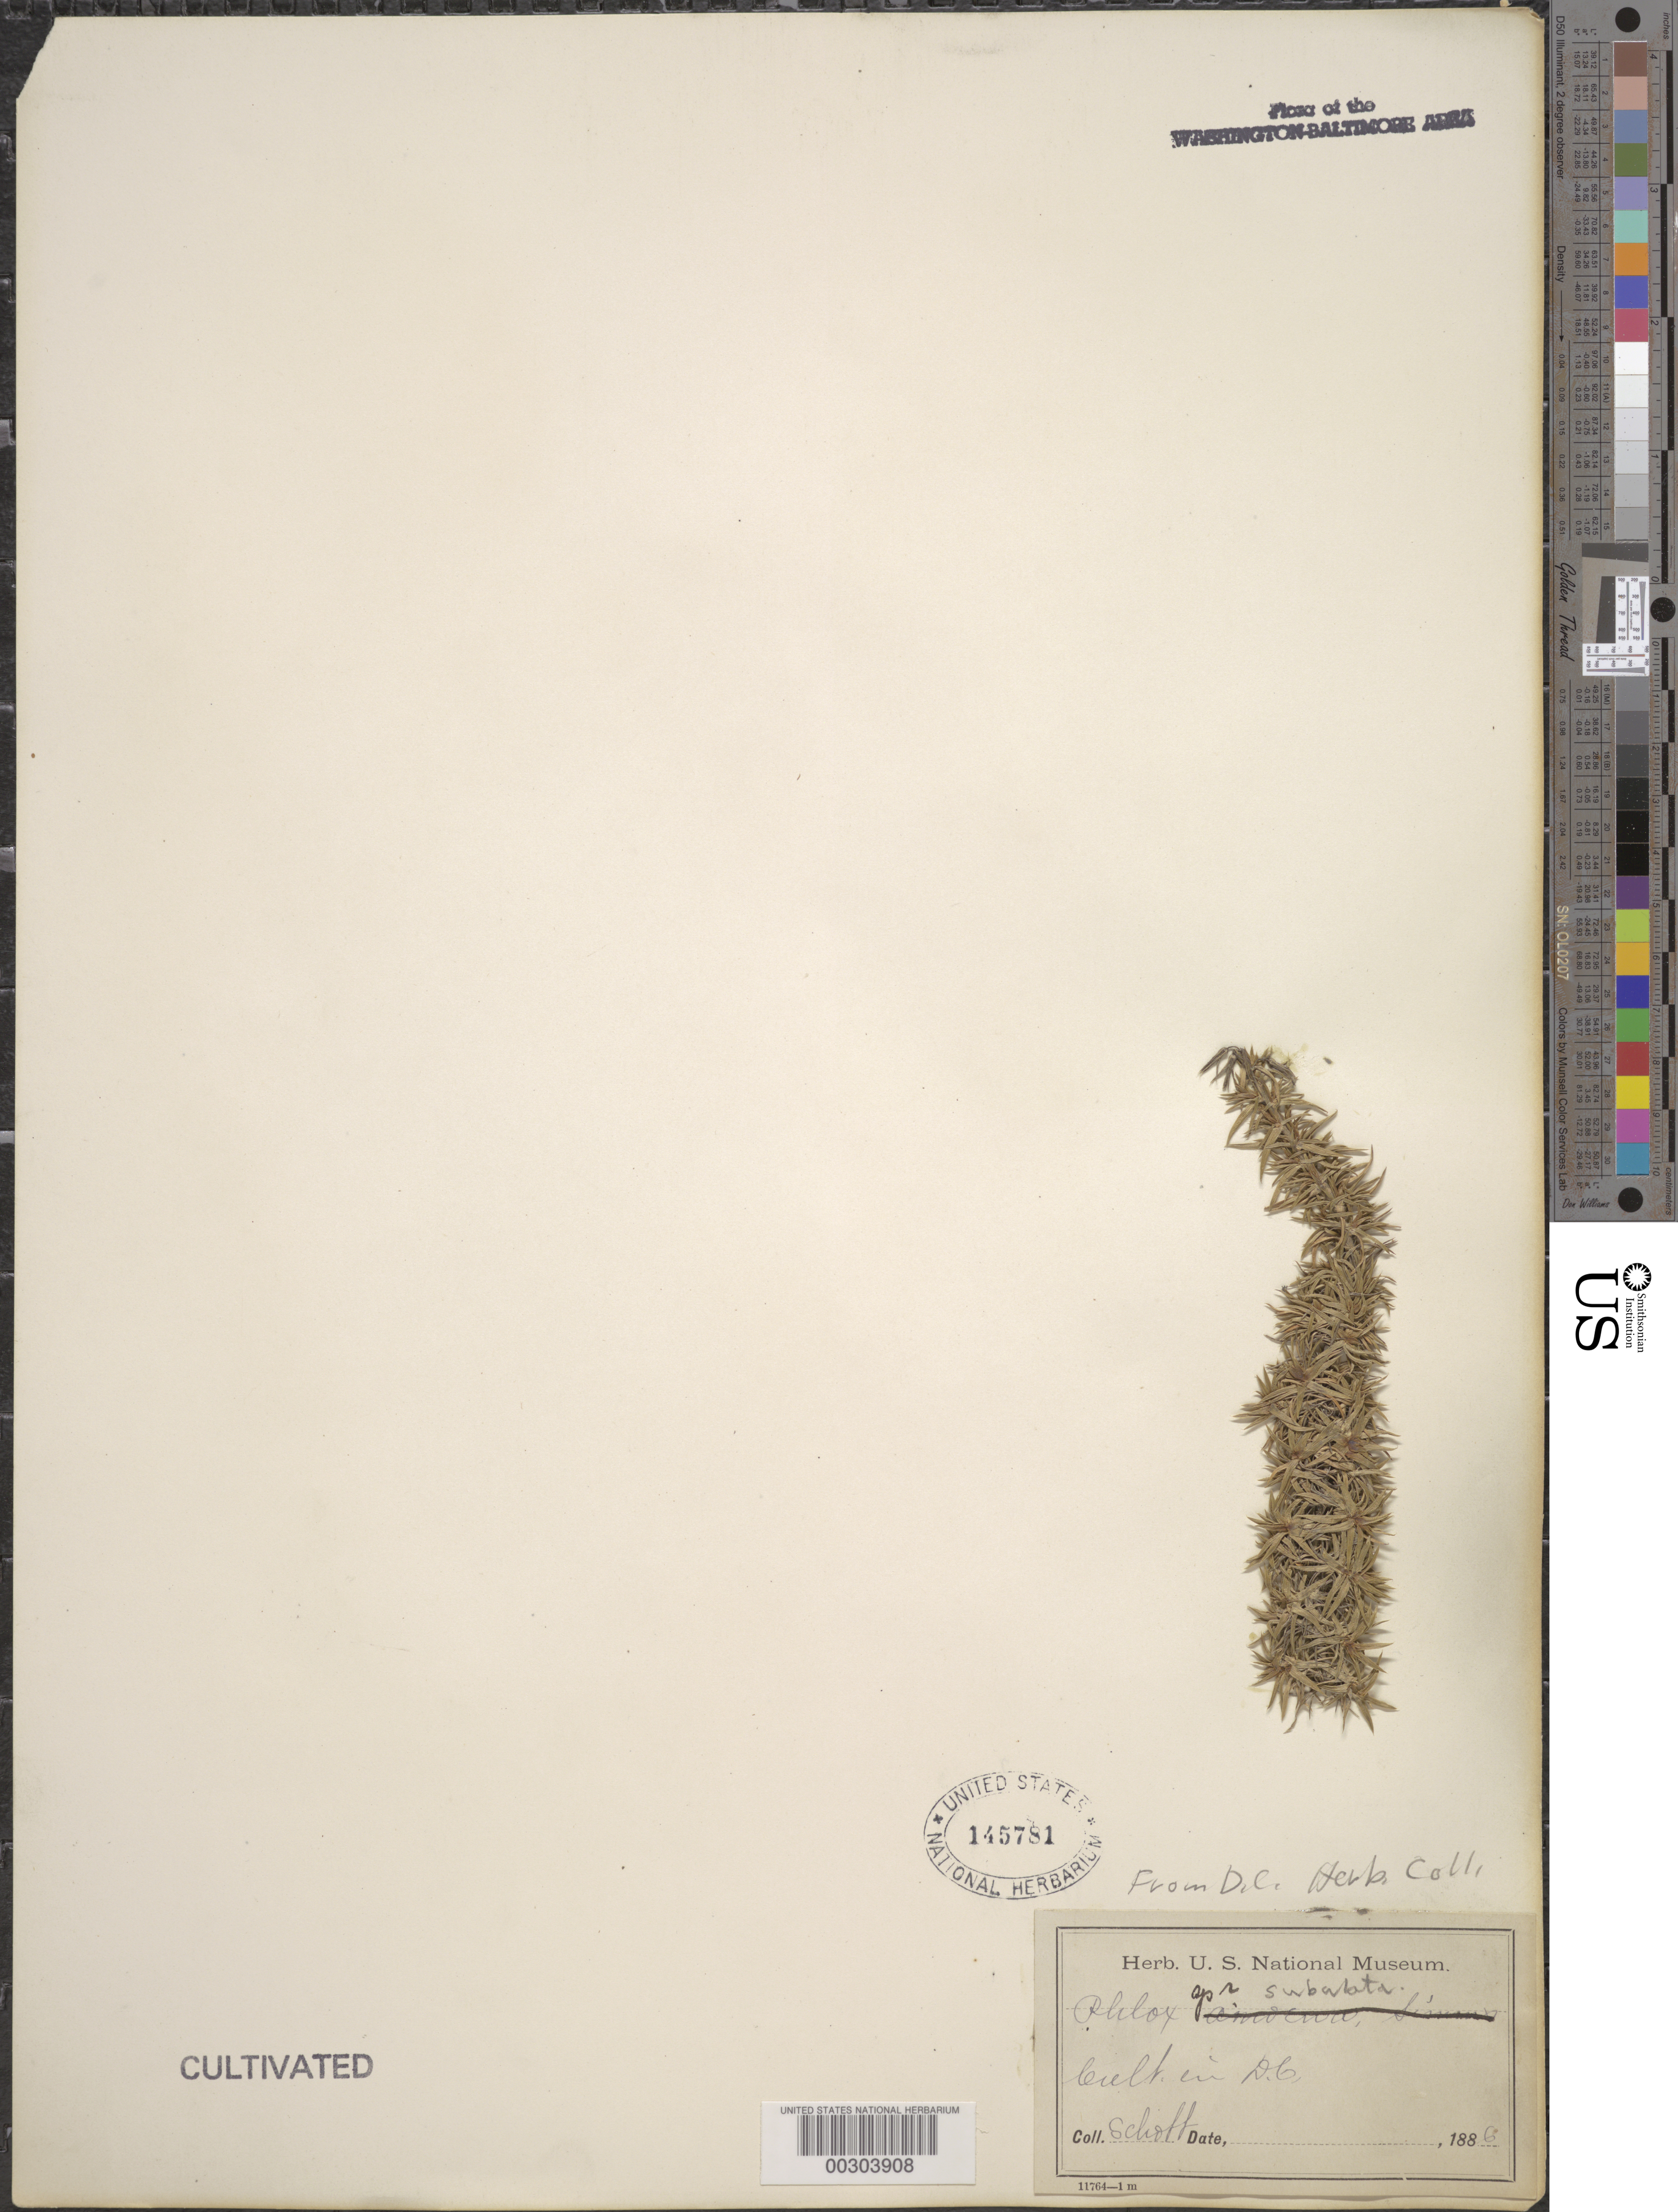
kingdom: Plantae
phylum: Tracheophyta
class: Magnoliopsida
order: Ericales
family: Polemoniaceae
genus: Phlox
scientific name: Phlox subulata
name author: L.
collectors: A. L. Schott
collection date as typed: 1886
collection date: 1886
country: United States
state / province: District of Columbia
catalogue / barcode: US 145781